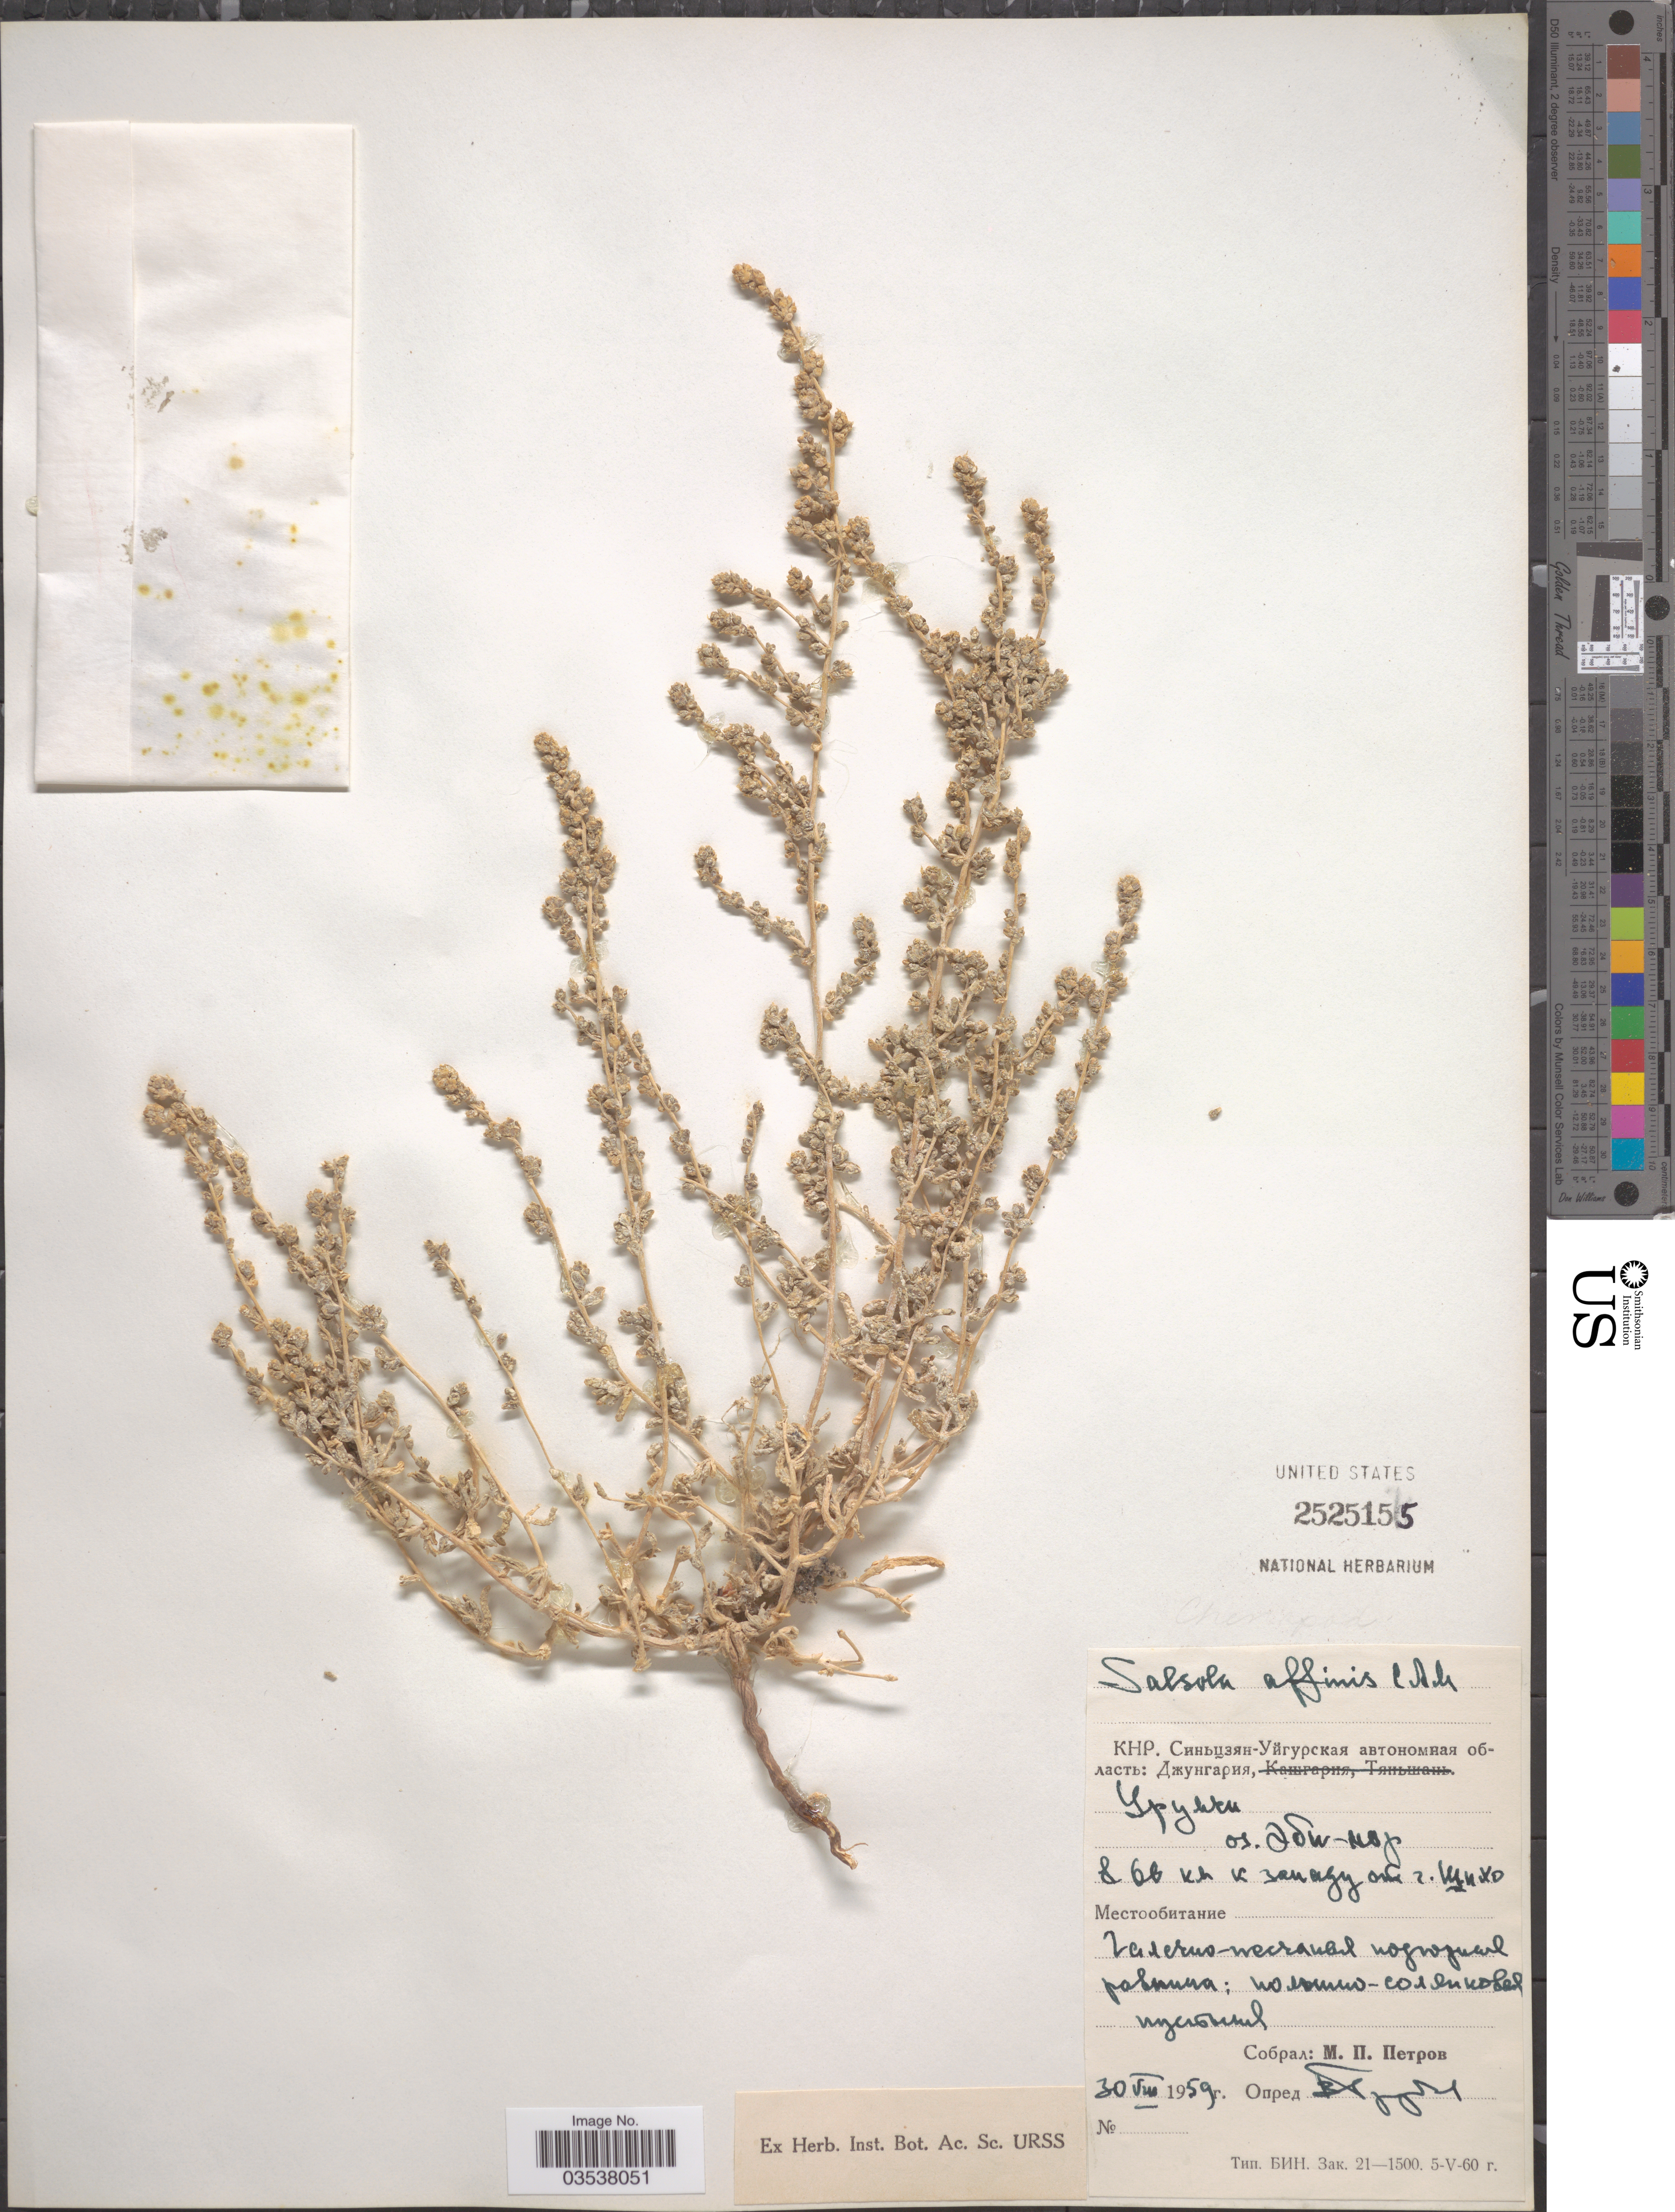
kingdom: Plantae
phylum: Tracheophyta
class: Magnoliopsida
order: Caryophyllales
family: Amaranthaceae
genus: Pyankovia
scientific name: Pyankovia affinis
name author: (C.A. Mey. ex Schrenk) Mosyakin & Roalson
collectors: M. Petrov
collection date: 1959-08-30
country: China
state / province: Xinjiang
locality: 68 km W of Shikho.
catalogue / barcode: US 2525155